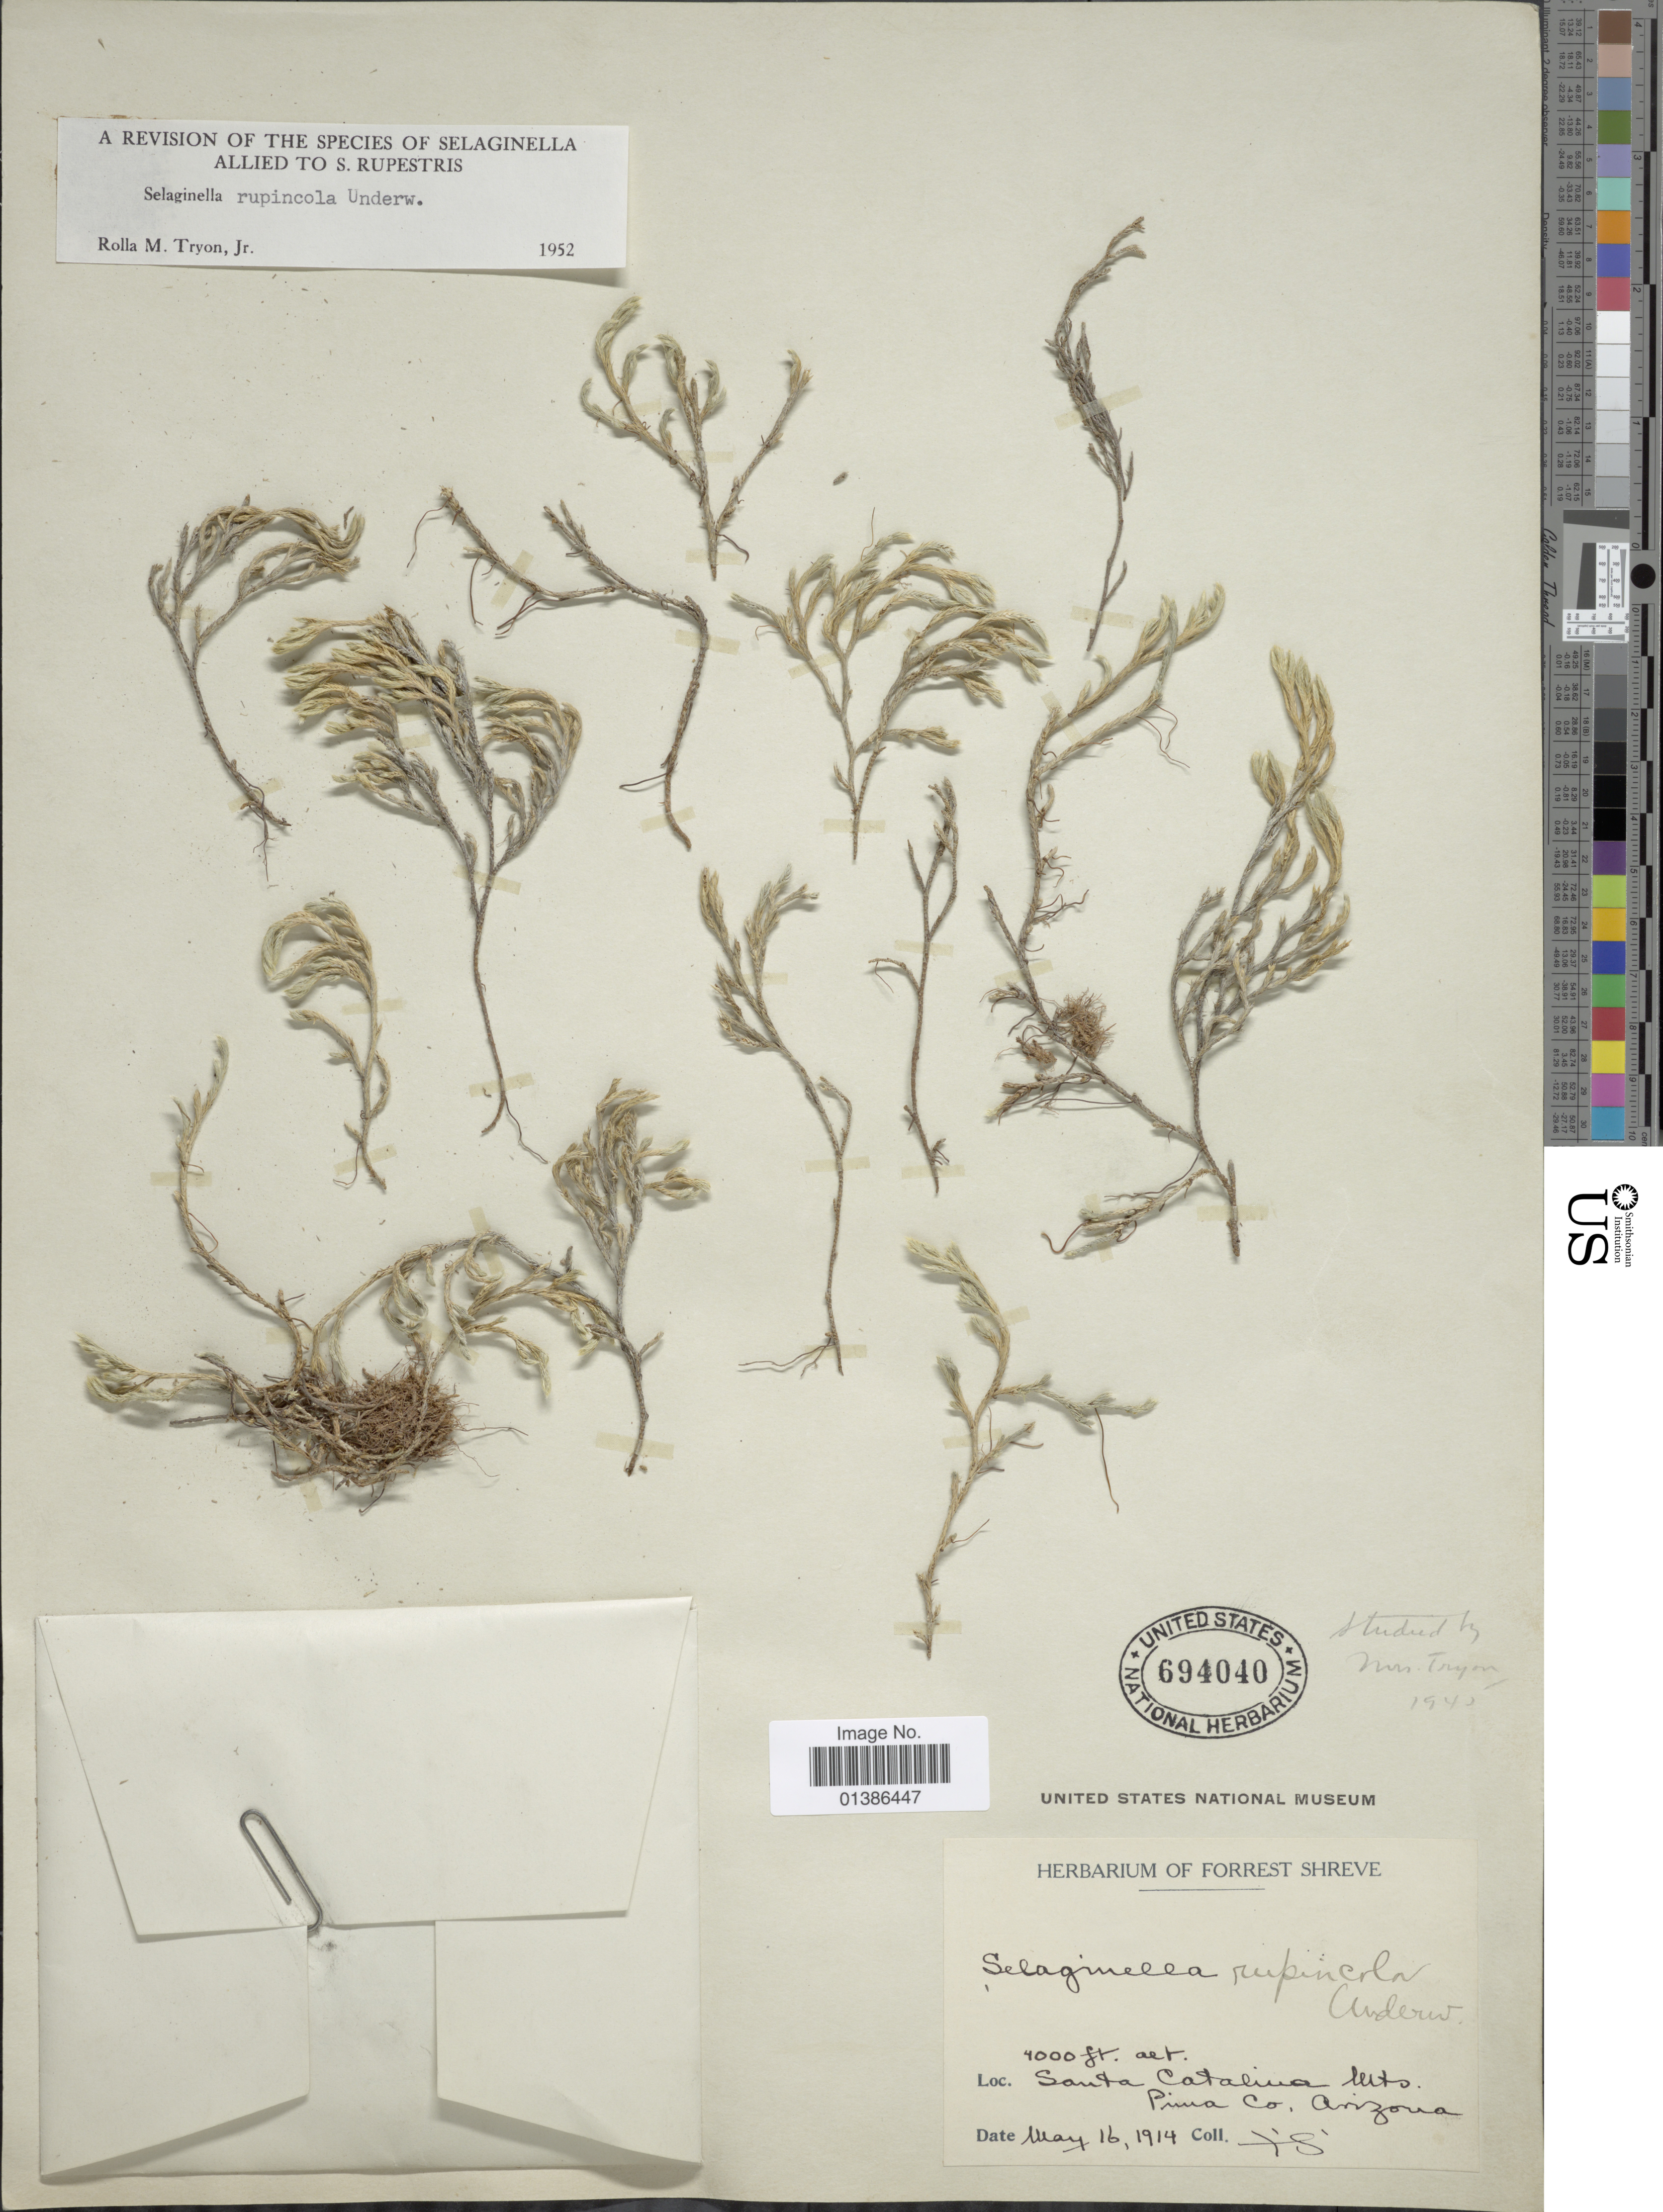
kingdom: Plantae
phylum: Tracheophyta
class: Lycopodiopsida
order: Selaginellales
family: Selaginellaceae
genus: Selaginella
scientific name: Selaginella rupincola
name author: Underw.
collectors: F. Shreve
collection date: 1914-05-16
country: United States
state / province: Arizona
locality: Santa Catalina Mts. Pina Co.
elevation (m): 1219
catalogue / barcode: US 694040